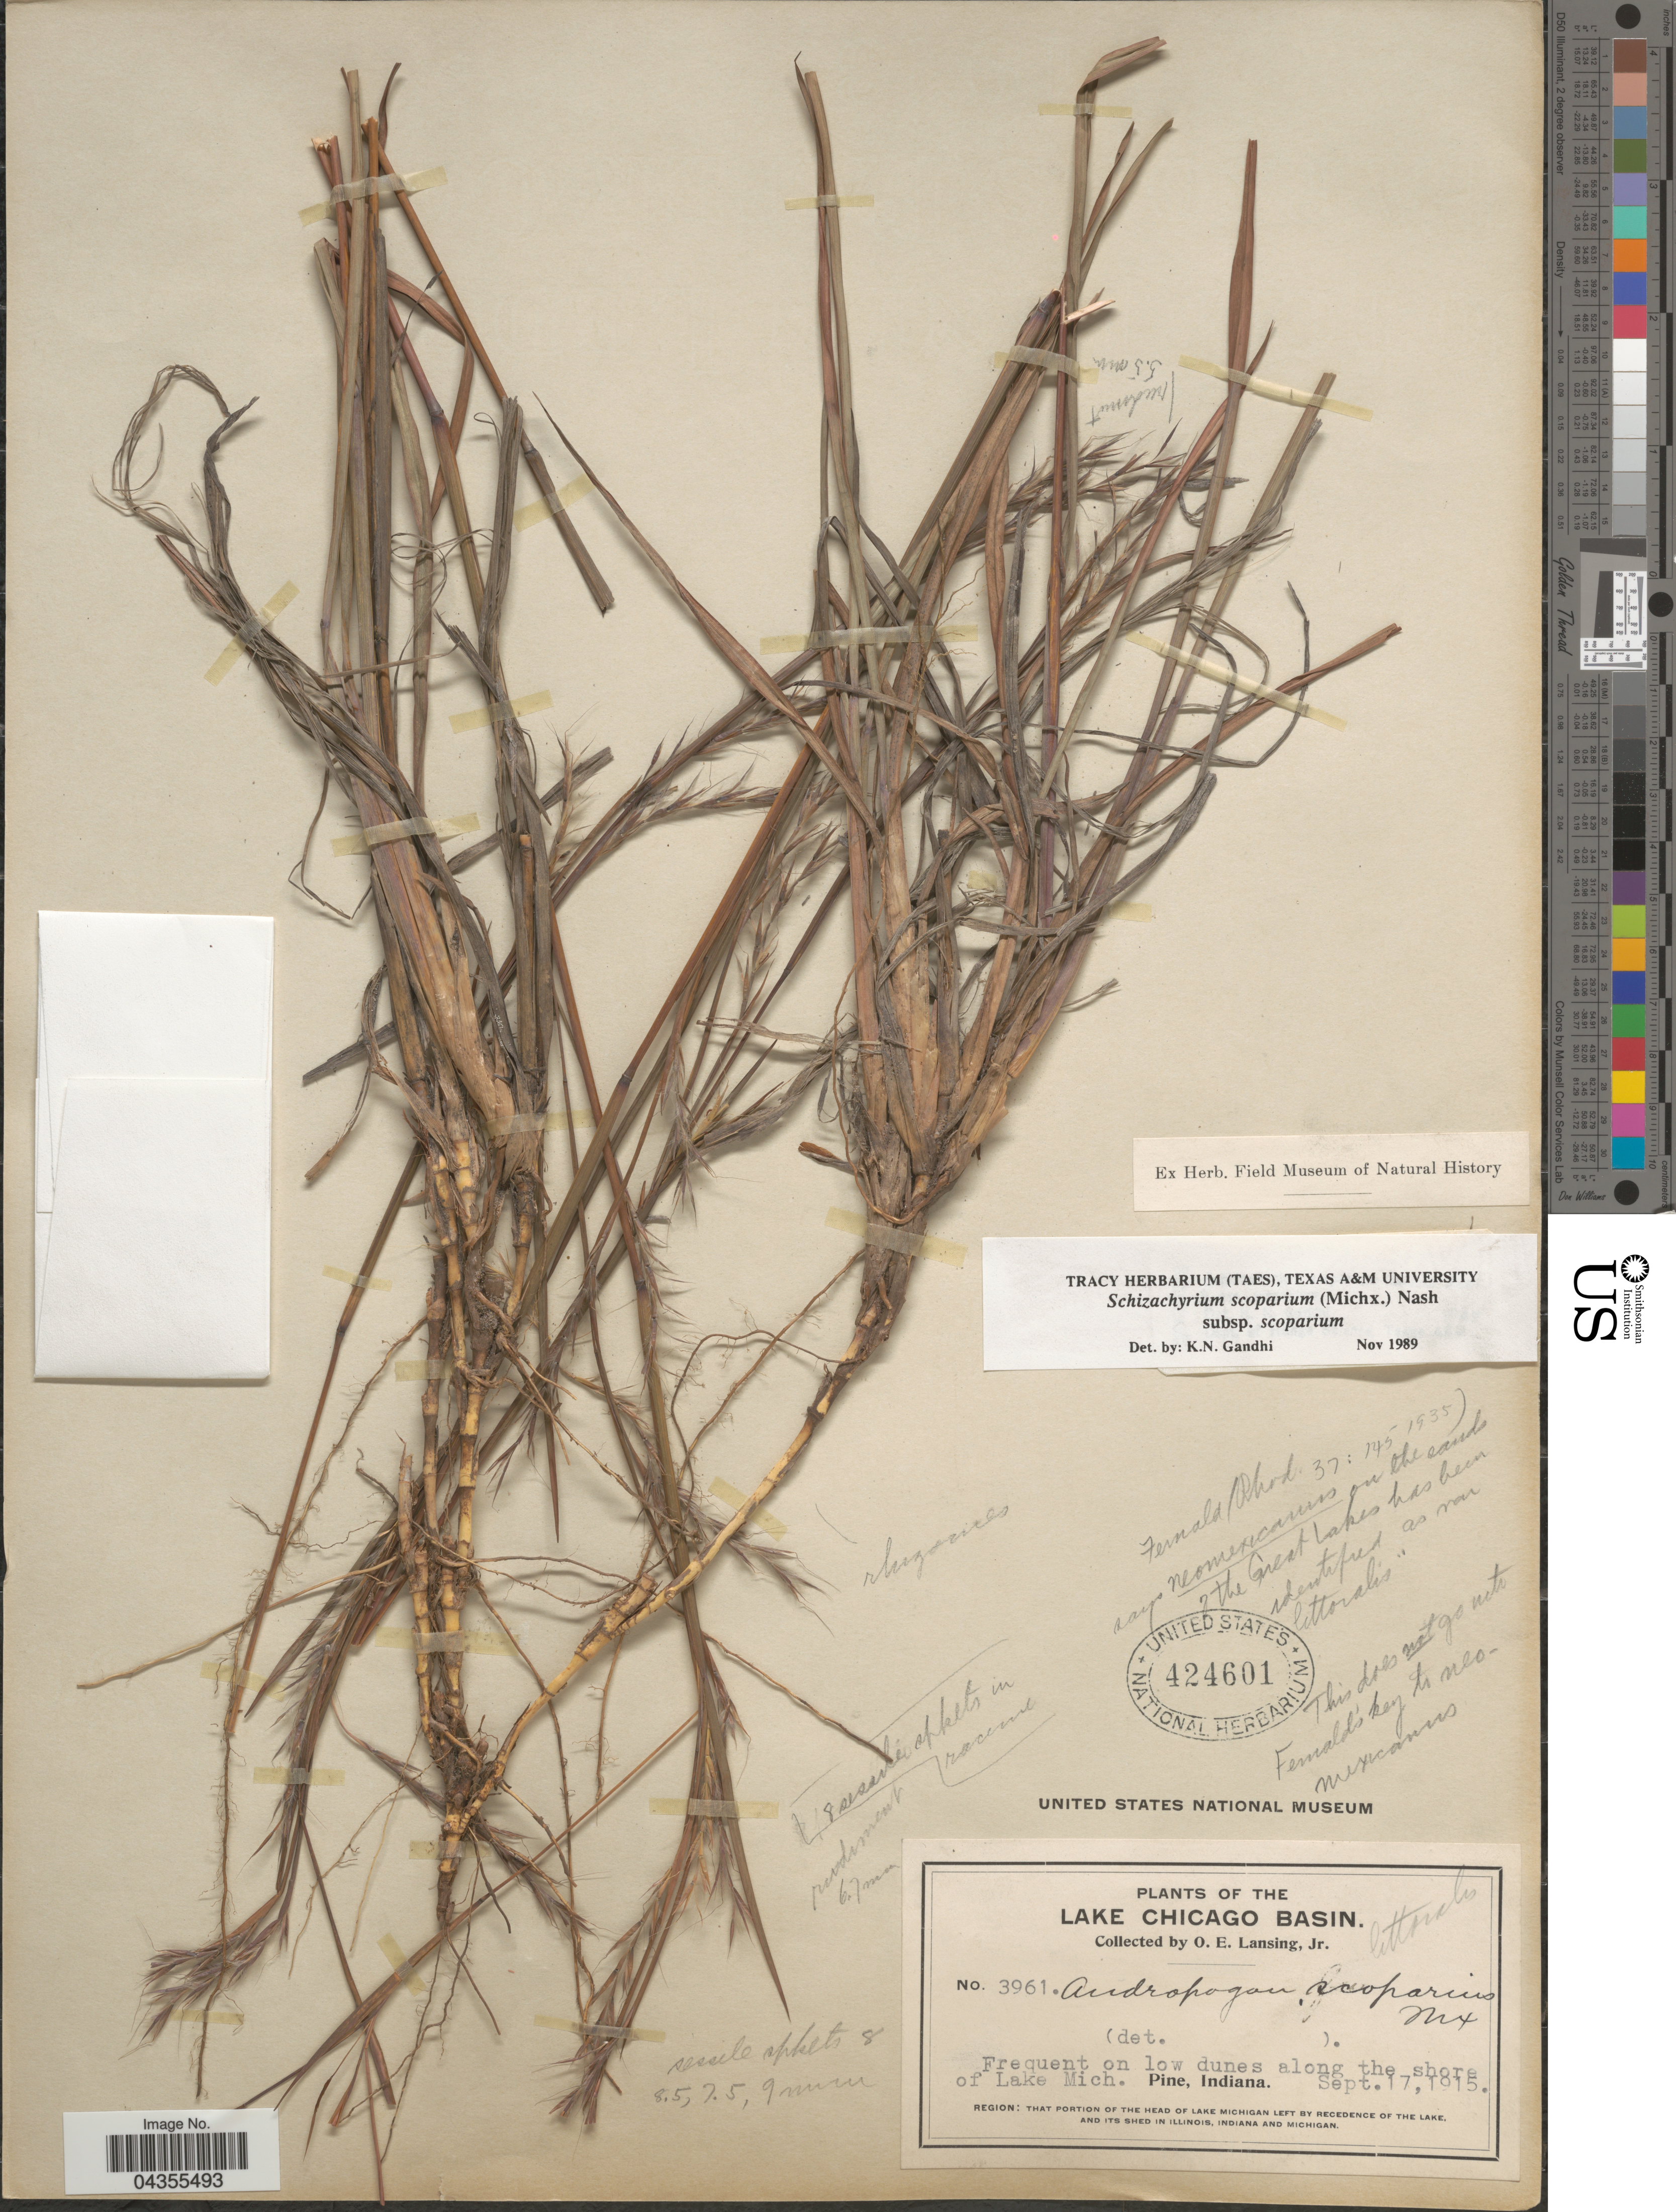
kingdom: Plantae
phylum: Tracheophyta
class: Liliopsida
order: Poales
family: Poaceae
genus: Schizachyrium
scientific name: Schizachyrium scoparium var. scoparium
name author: (Michx.) Nash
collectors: O. E. Lansing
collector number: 3961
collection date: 1915-09-17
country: United States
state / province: Indiana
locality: Lake Chicago Basin. Frequent on low dunes along the shore of Lake Mich. Pine. Region: that portion of the head of Lake Michigan left by recedence of the lake, and its shed in Illinois, Indiana and Michigan.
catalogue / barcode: US 424601